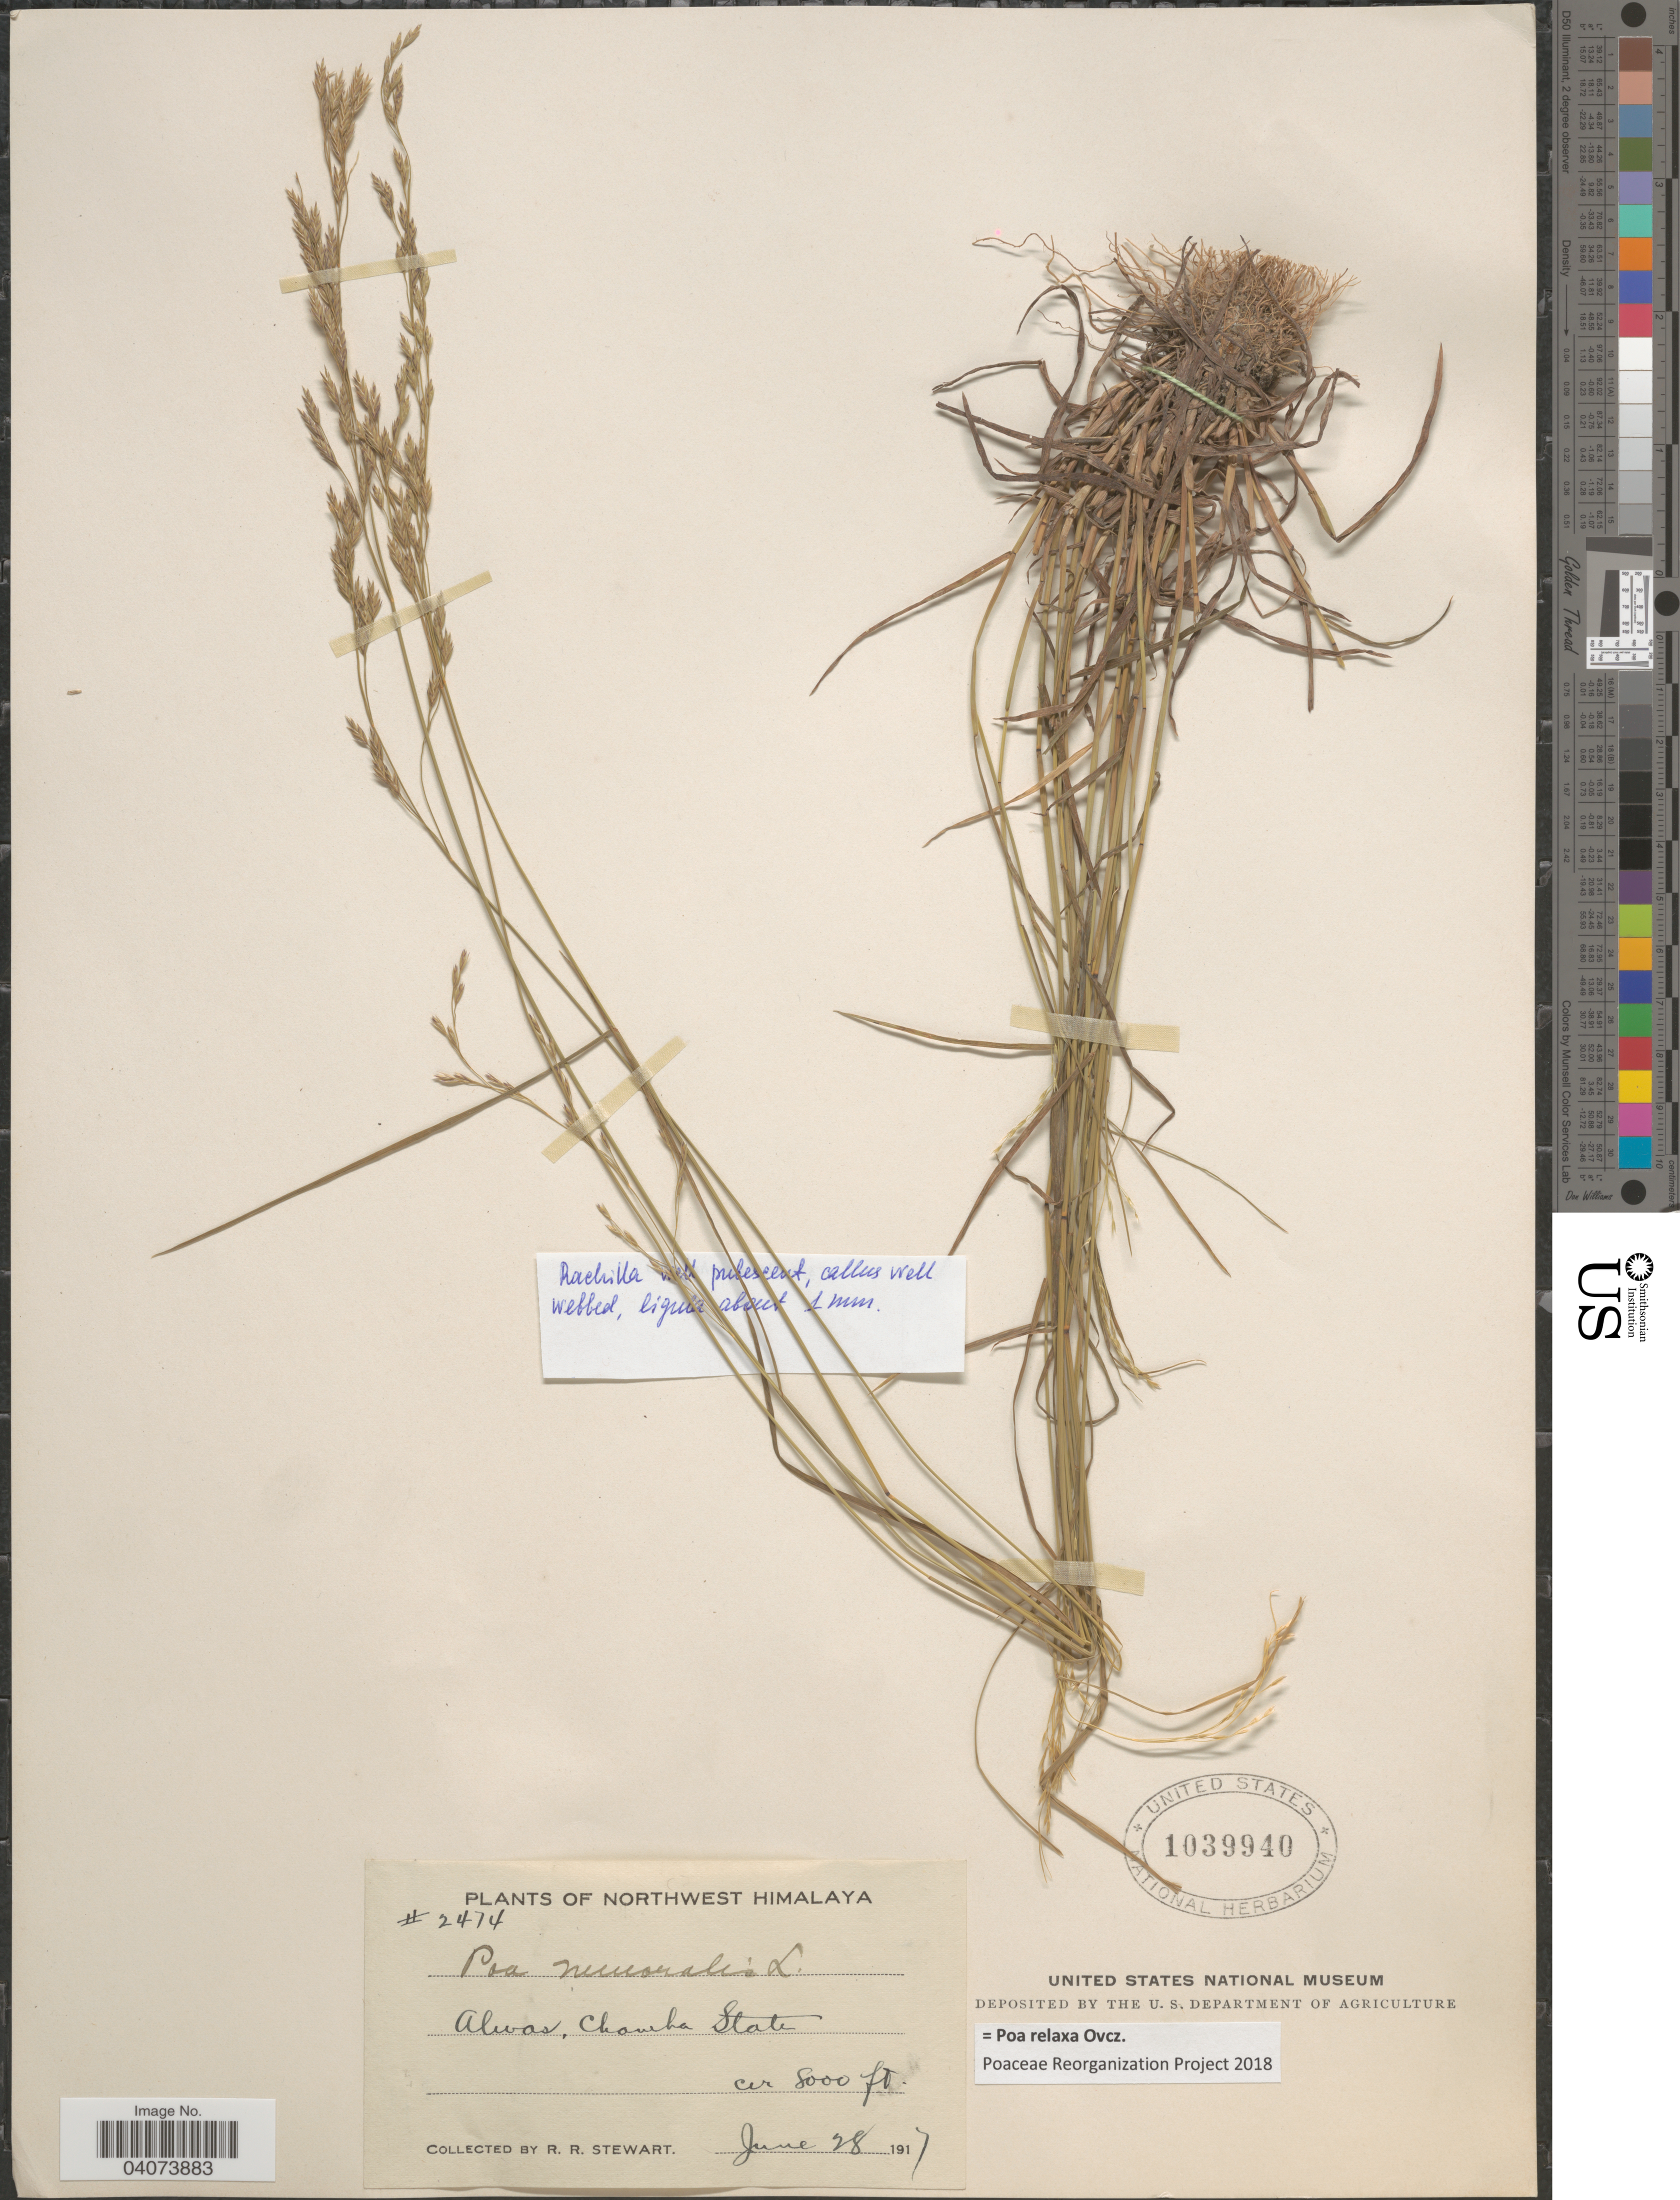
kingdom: Plantae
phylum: Tracheophyta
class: Liliopsida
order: Poales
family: Poaceae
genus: Poa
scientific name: Poa relaxa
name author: Ovcz.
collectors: R. Stewart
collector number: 2474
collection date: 1917-06-28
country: Pakistan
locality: Northwest Himalaya. Alwas, Chamba State.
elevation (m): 2438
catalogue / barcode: US 1039940